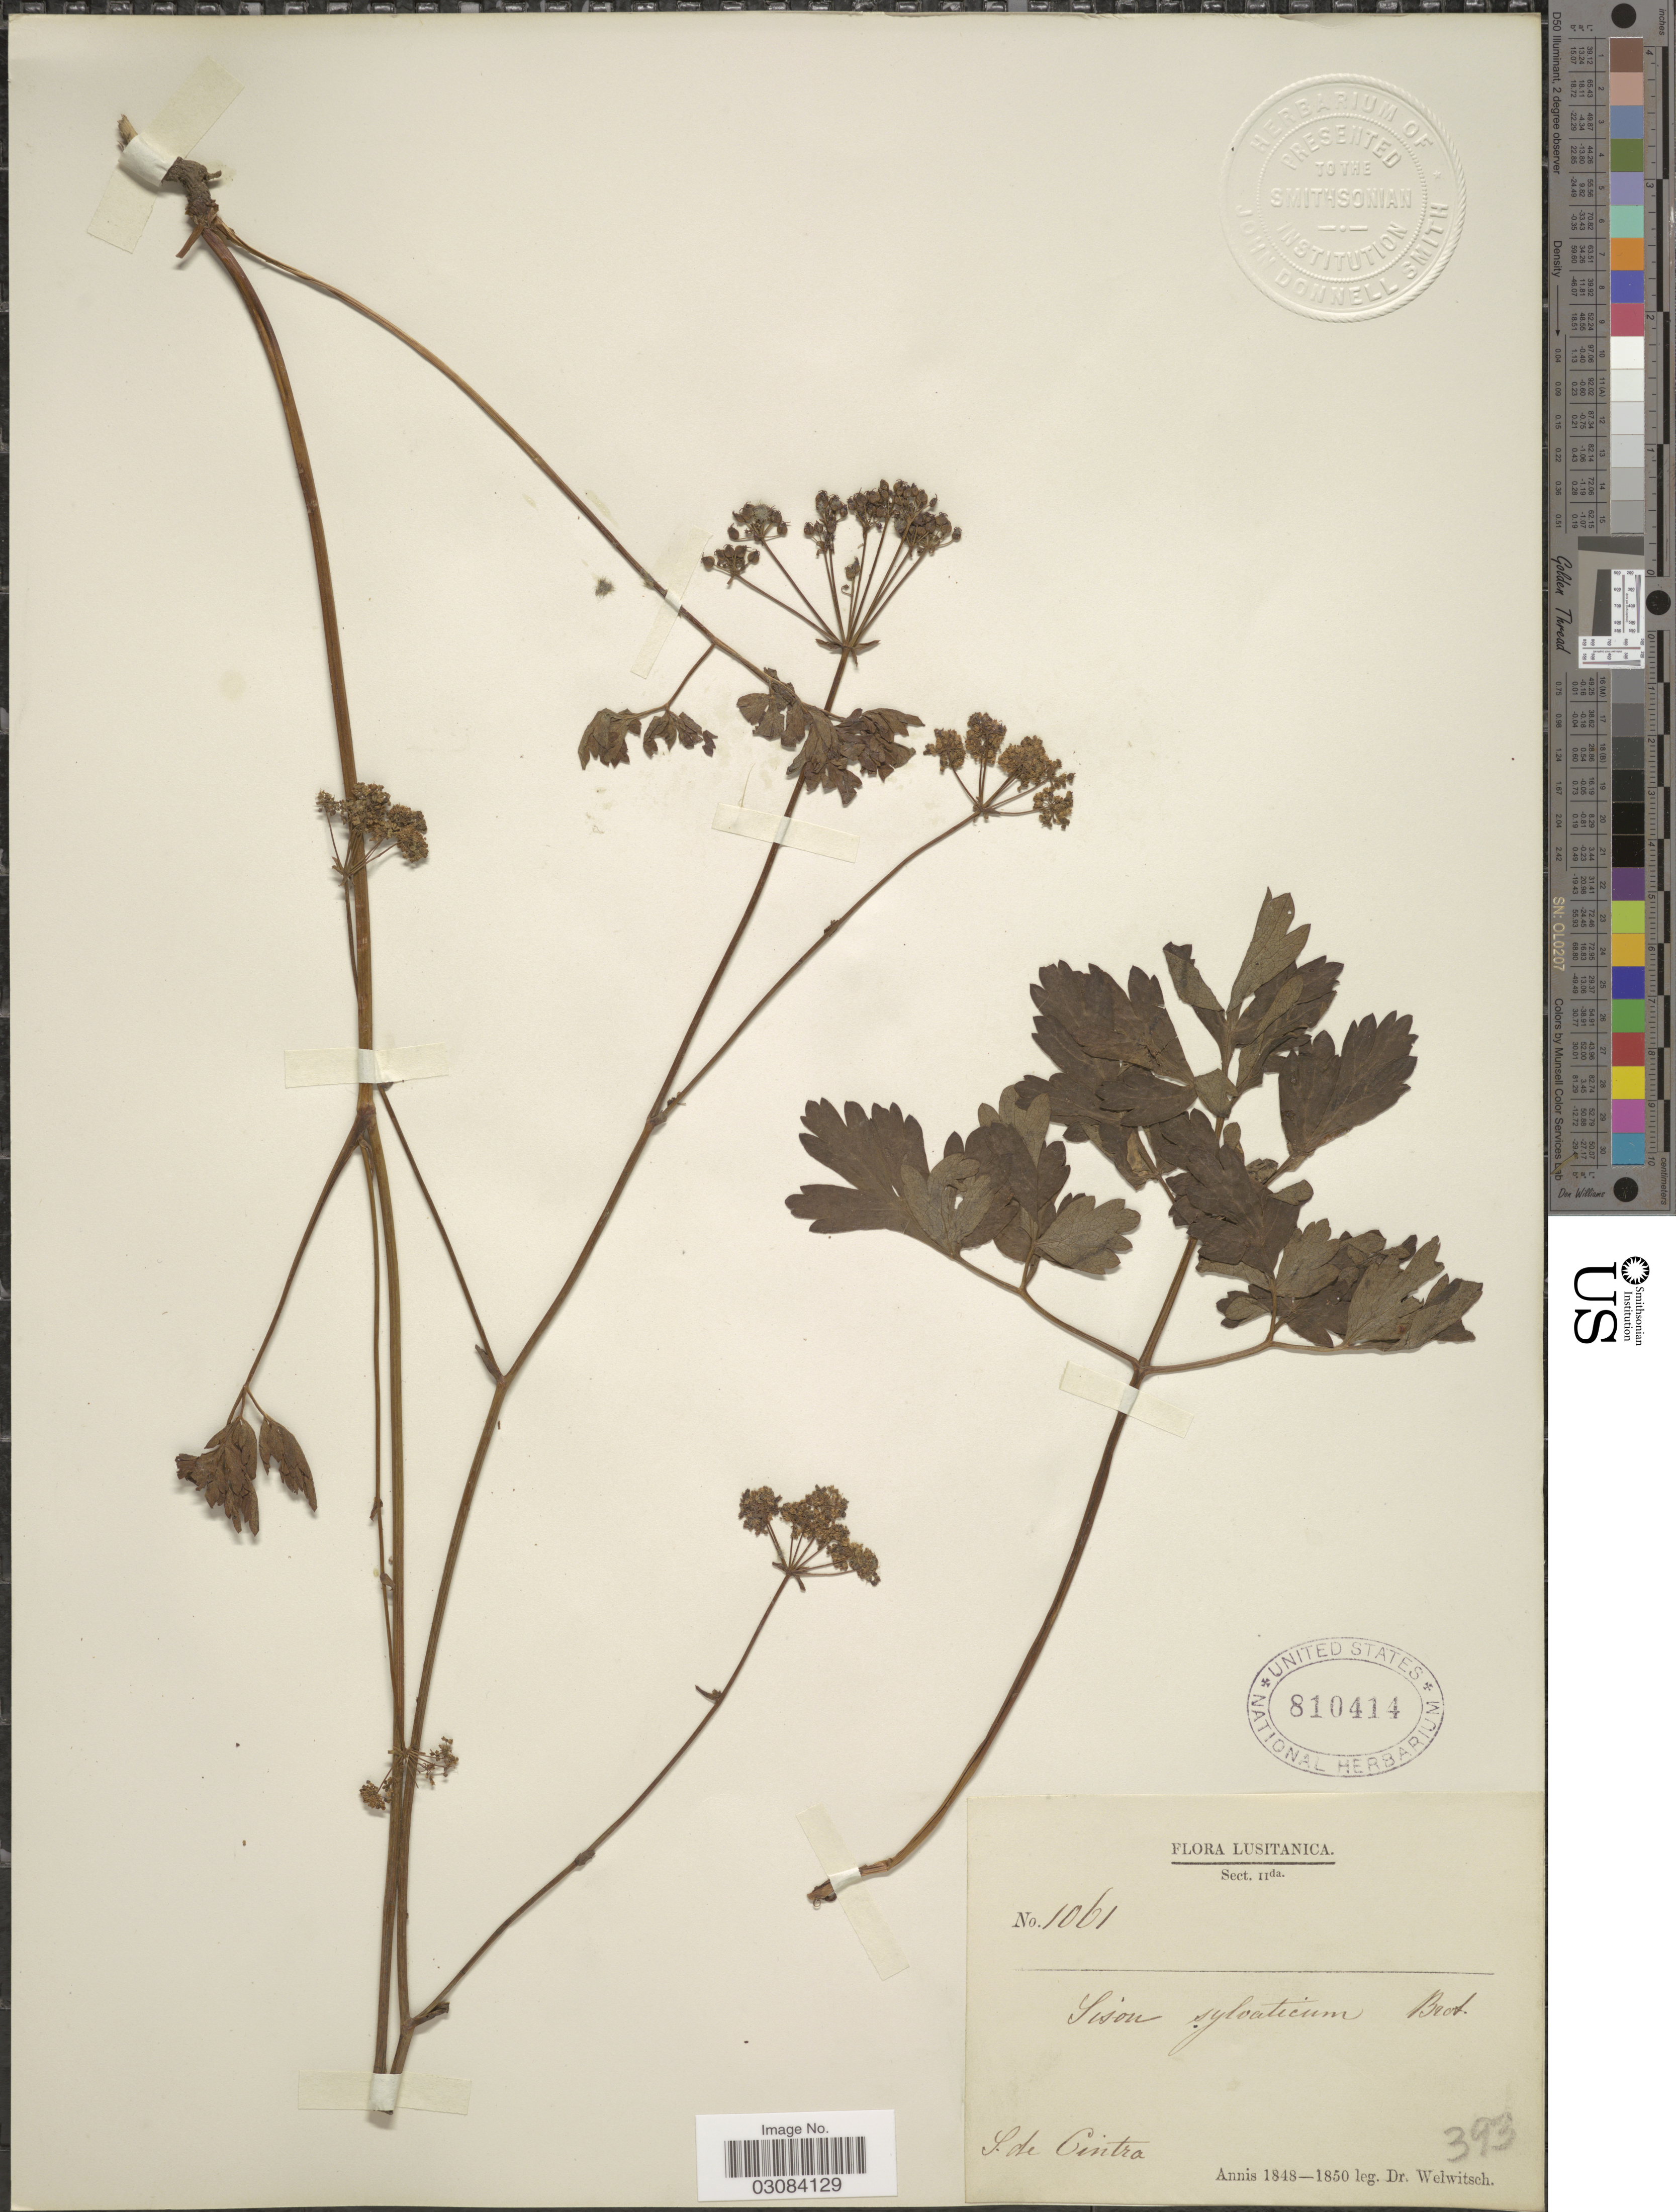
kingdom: Plantae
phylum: Tracheophyta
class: Magnoliopsida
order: Apiales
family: Apiaceae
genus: Sison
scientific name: Sison sylvaticum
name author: Brot.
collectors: -. Welwitsch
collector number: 1061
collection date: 1848/1850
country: Portugal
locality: S. de Cintra.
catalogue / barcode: US 810414